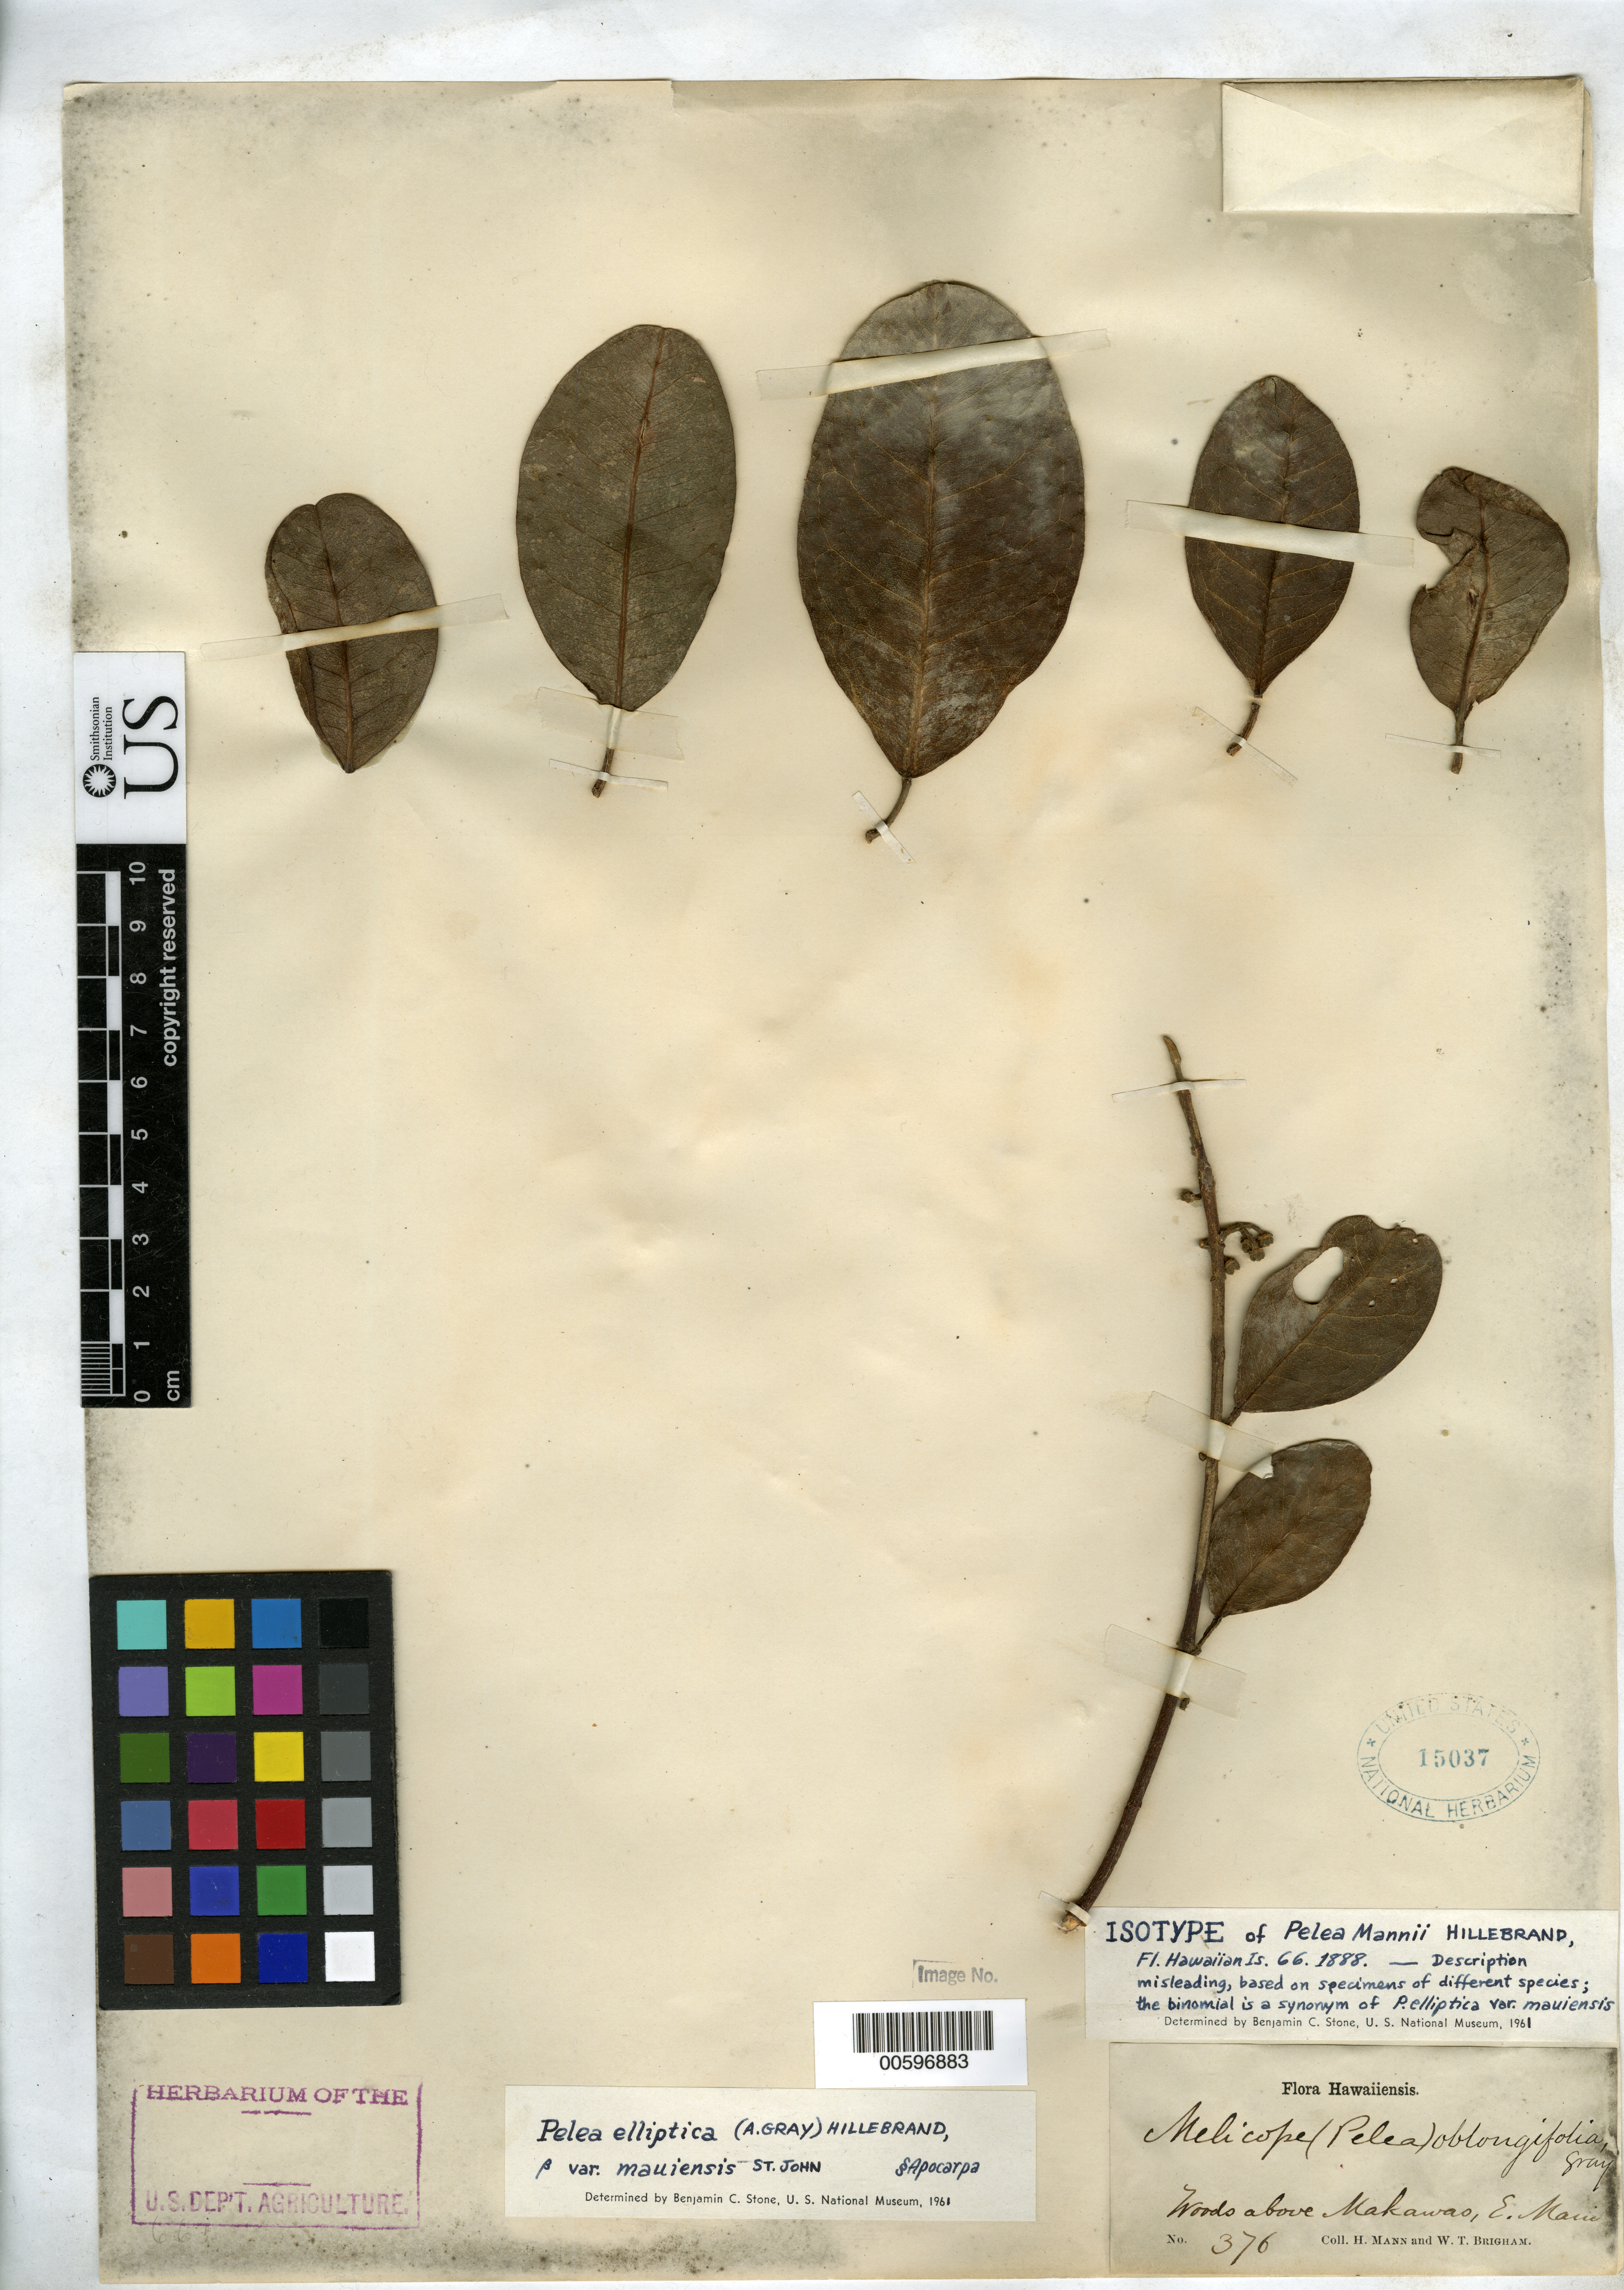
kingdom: Plantae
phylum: Tracheophyta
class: Magnoliopsida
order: Sapindales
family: Rutaceae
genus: Pelea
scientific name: Pelea mannii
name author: Hillebr.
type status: Syntype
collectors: H. Mann & W. T. Brigham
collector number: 376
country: United States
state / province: Hawaii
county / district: Maui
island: Maui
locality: E Maui, above Makawao.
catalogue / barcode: US 15037